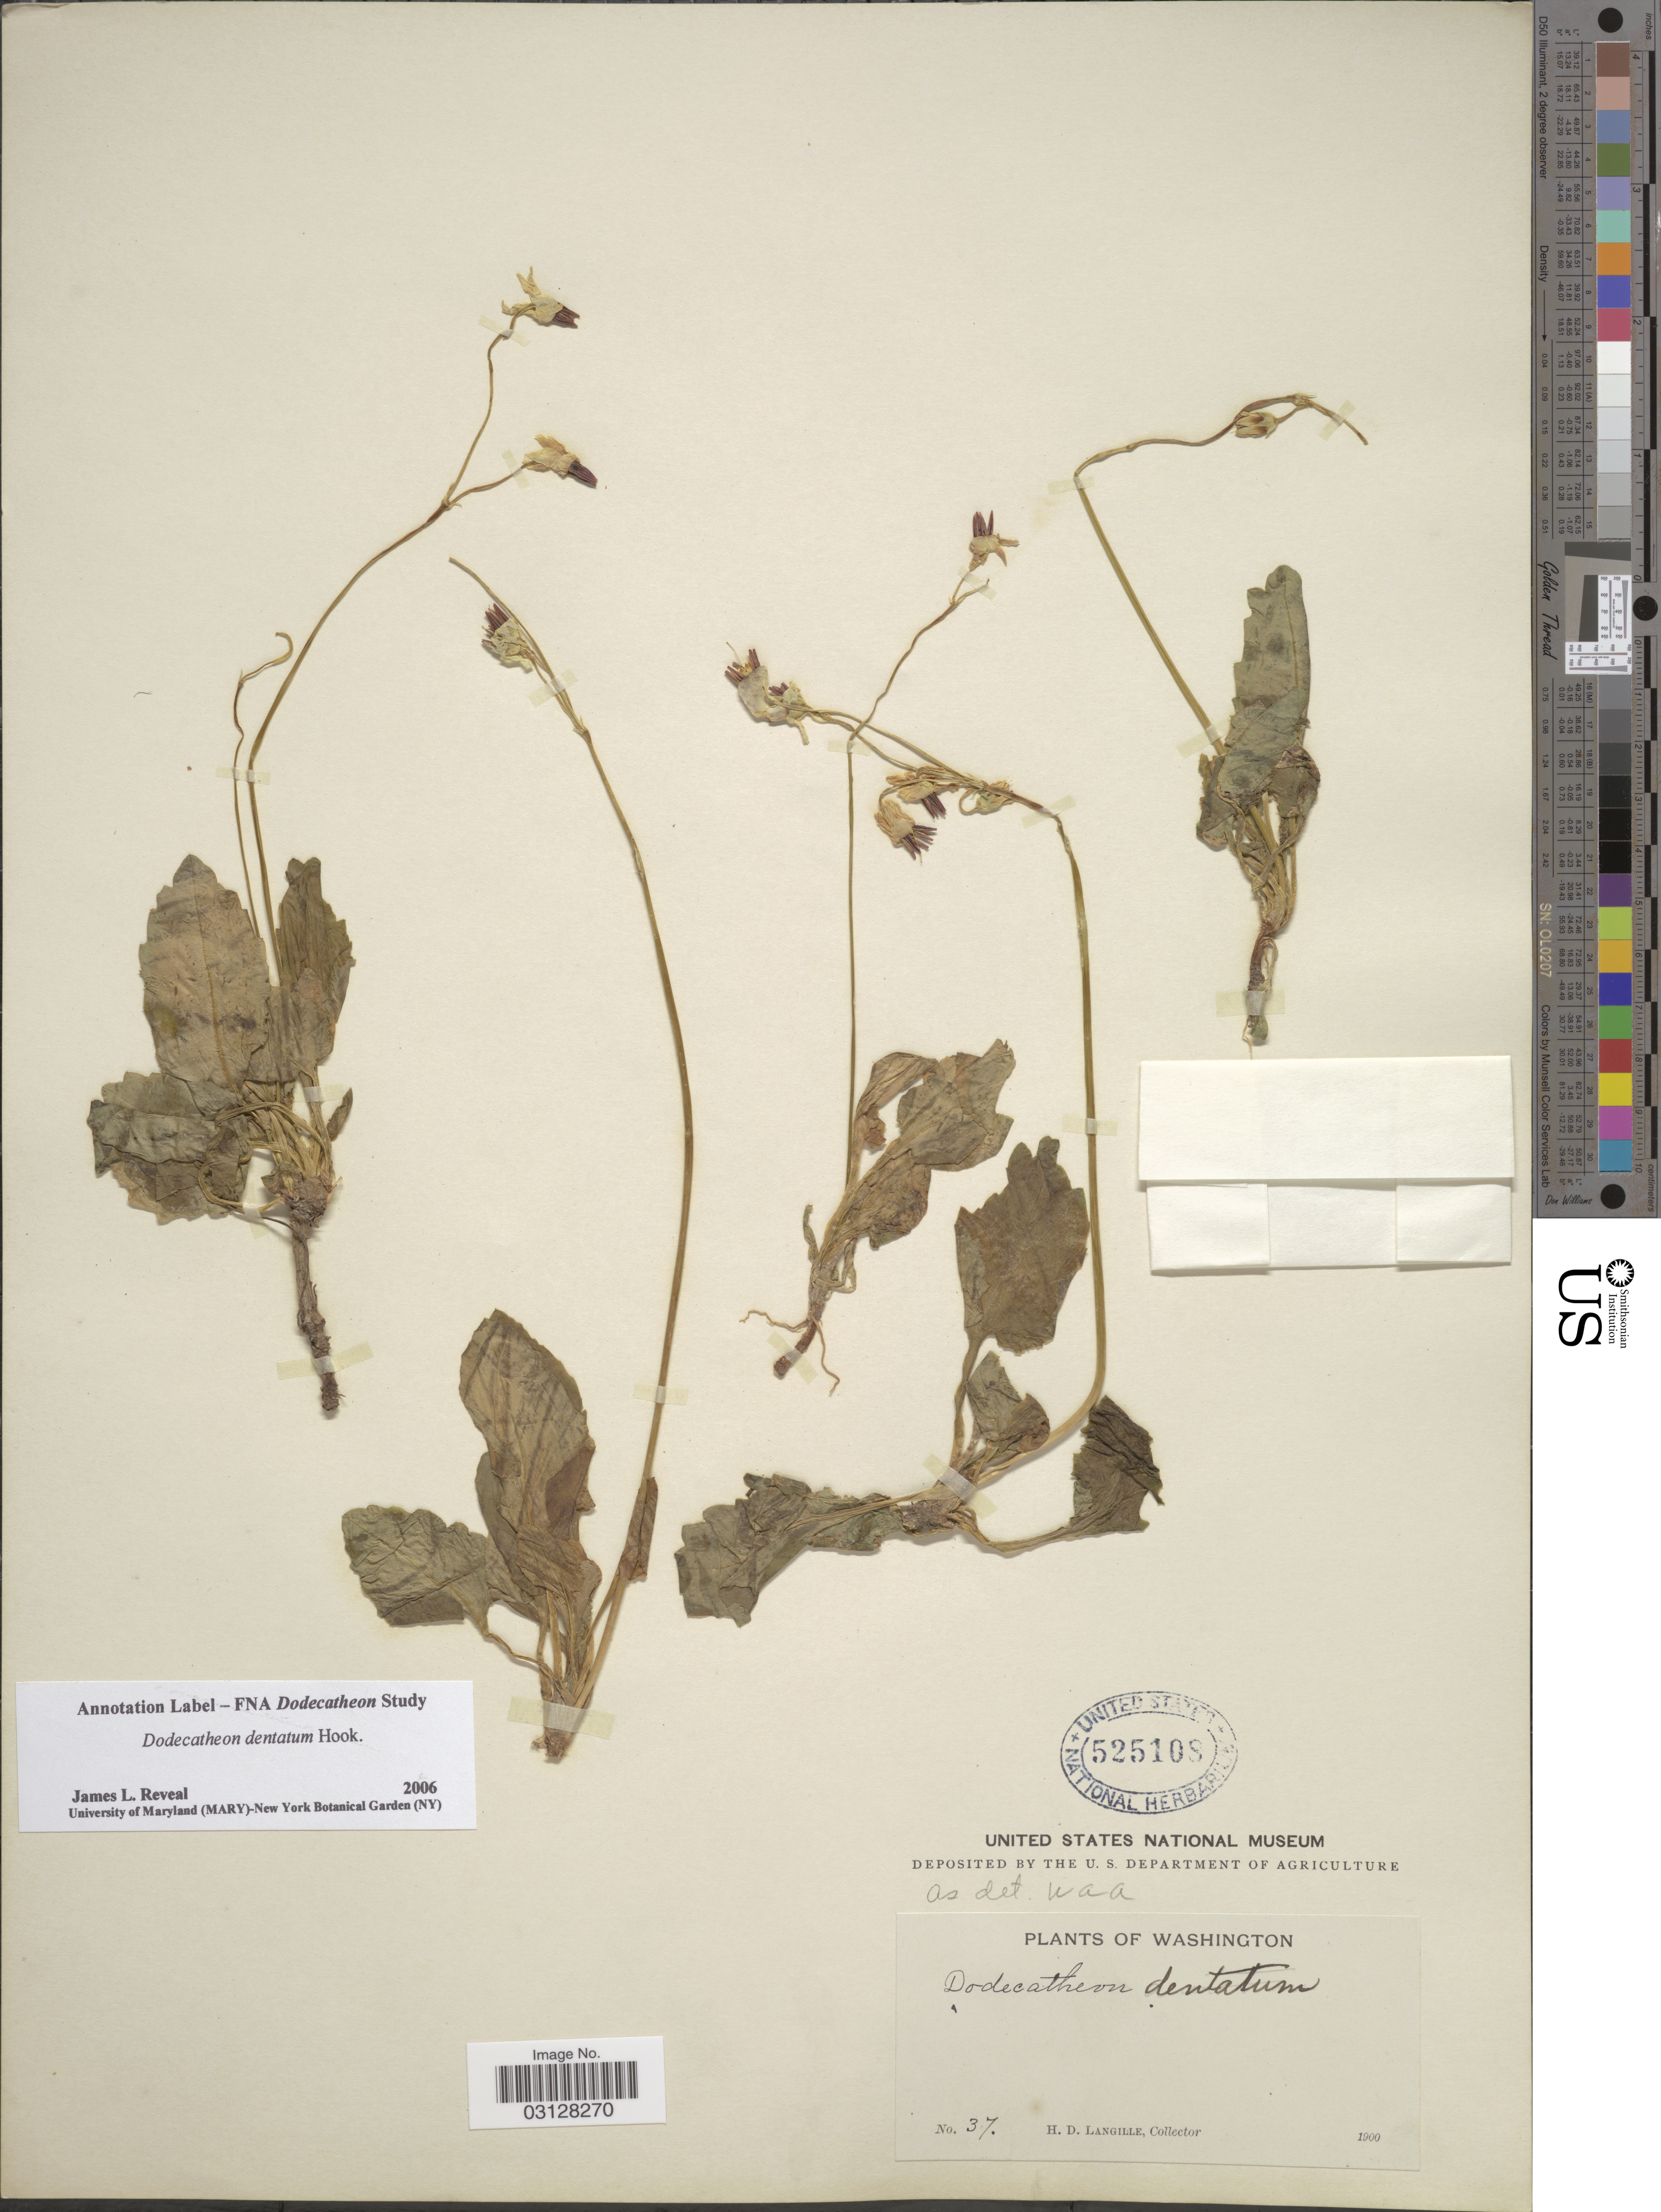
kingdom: Plantae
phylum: Tracheophyta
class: Magnoliopsida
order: Ericales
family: Primulaceae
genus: Dodecatheon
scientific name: Dodecatheon dentatum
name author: Hook.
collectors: H. Langille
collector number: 37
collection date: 1900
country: United States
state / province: Washington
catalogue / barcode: US 525108